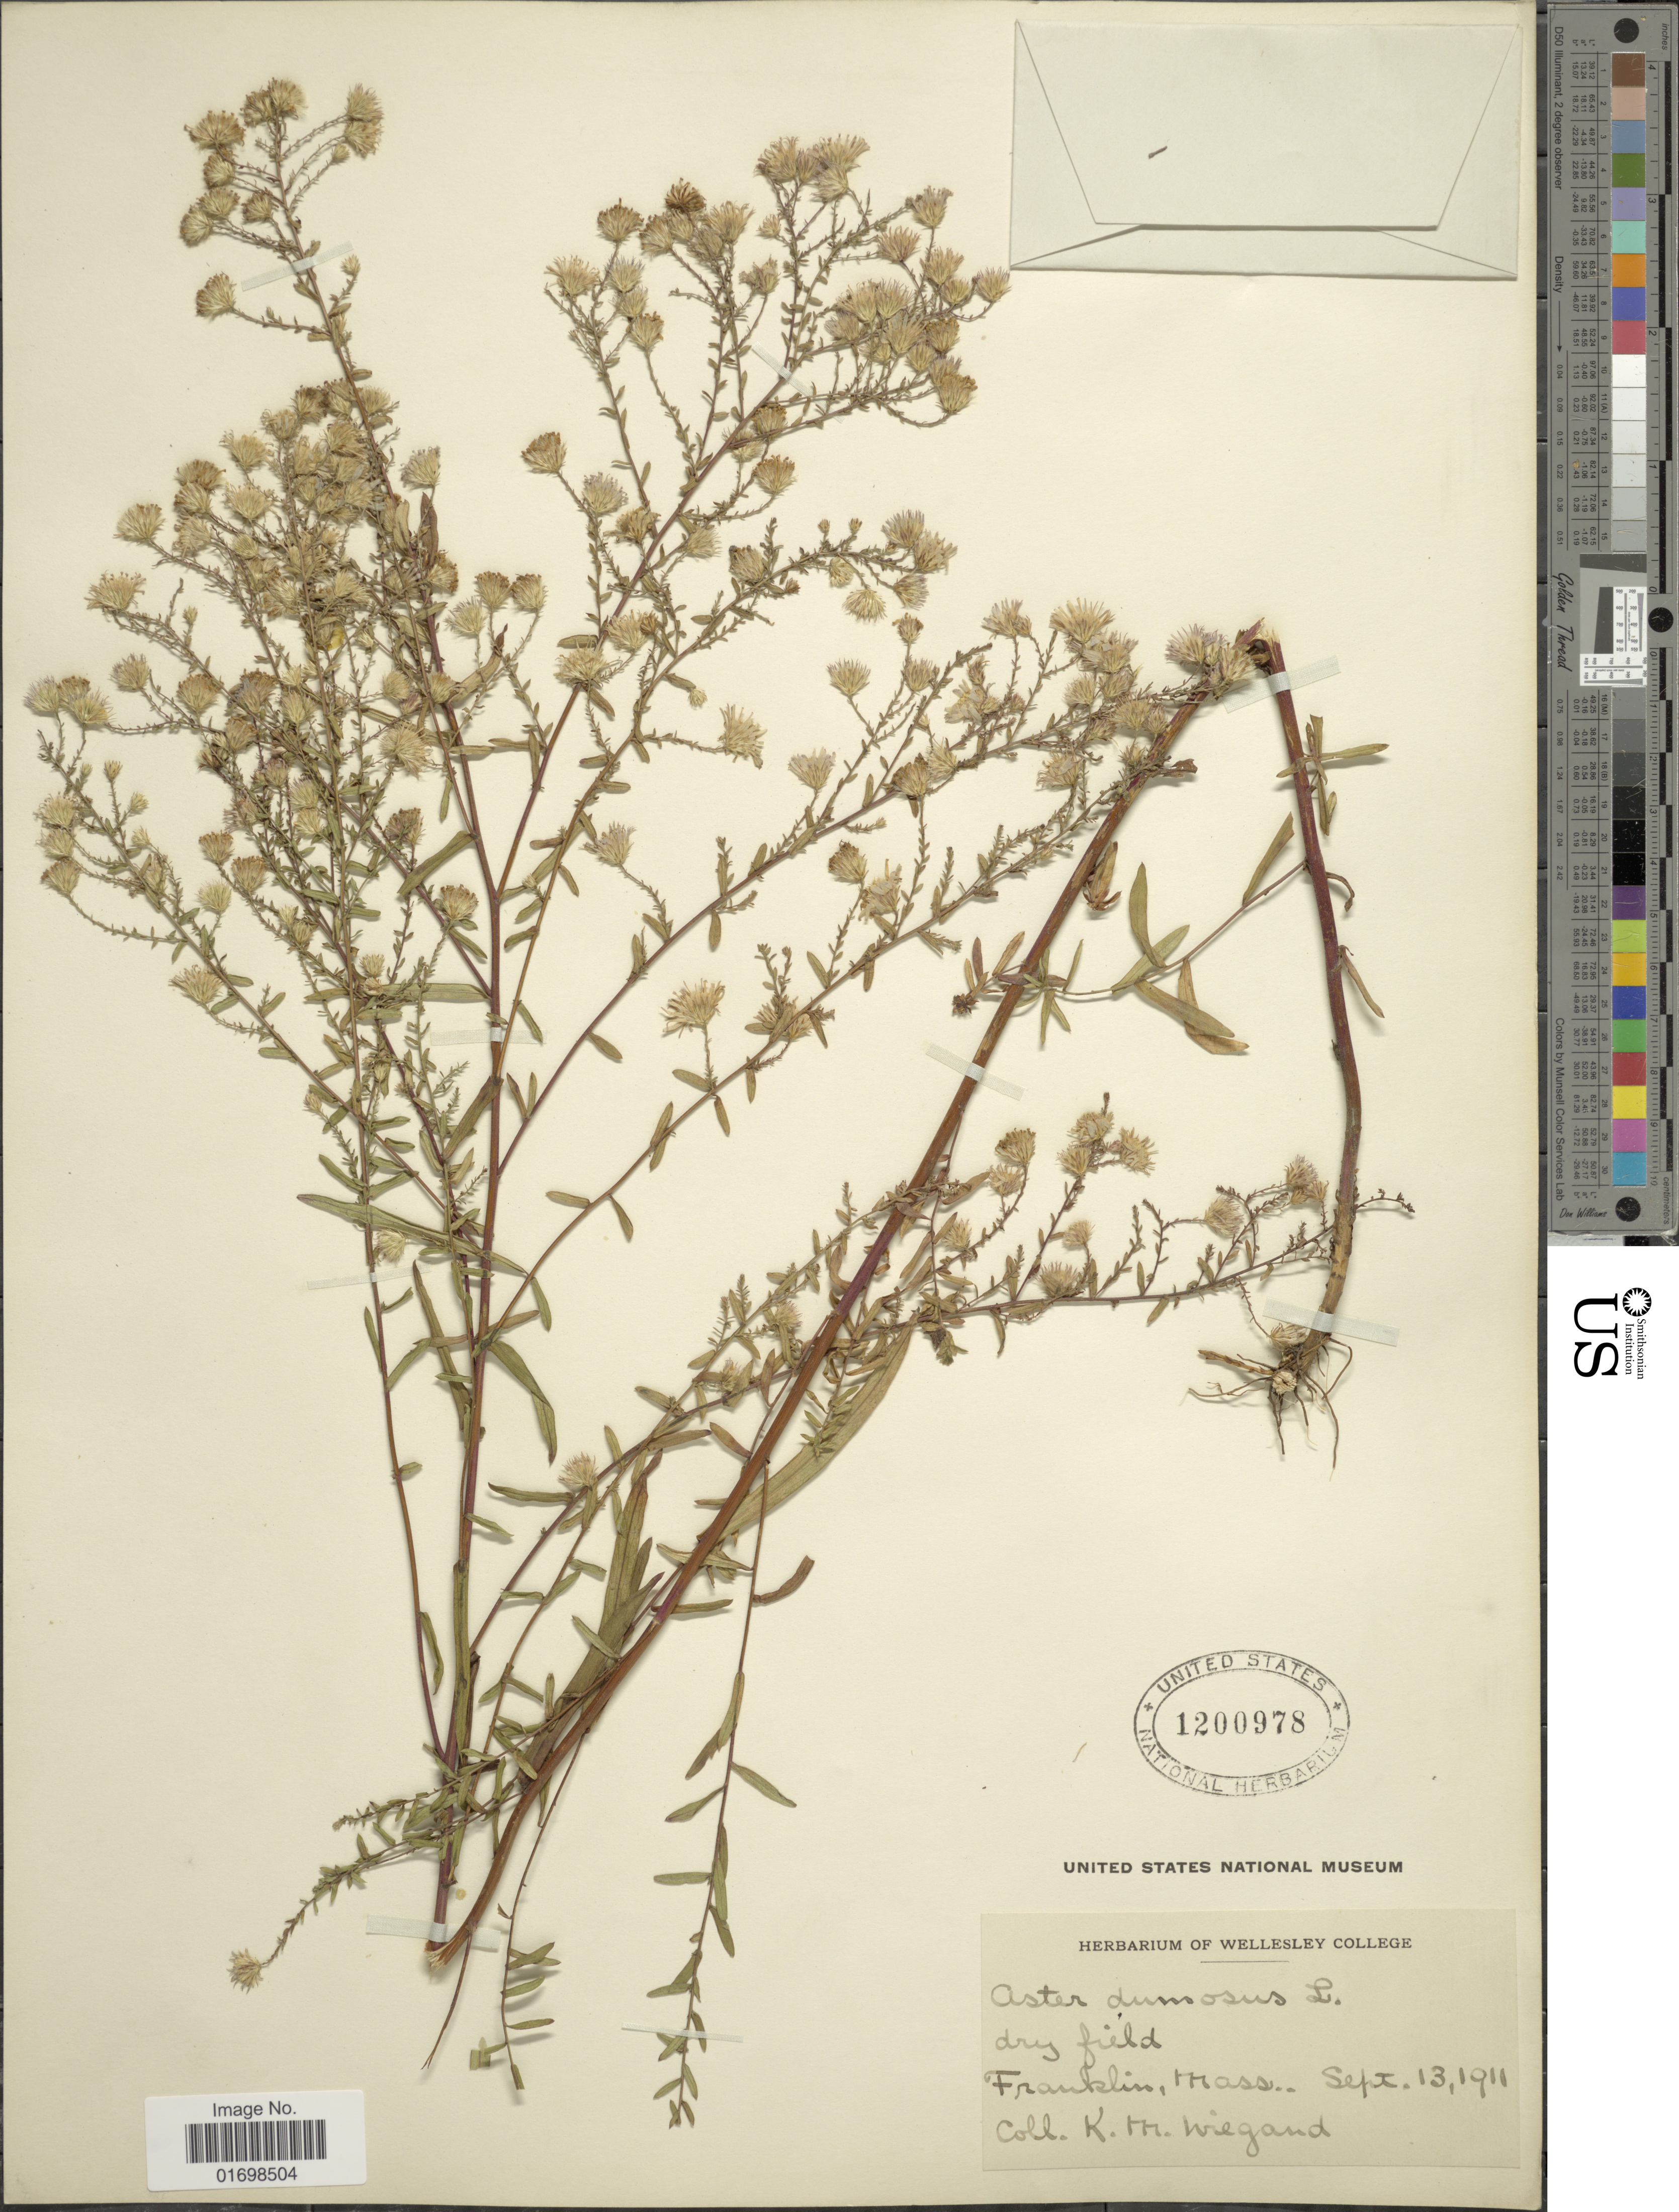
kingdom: Plantae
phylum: Tracheophyta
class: Magnoliopsida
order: Asterales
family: Asteraceae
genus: Symphyotrichum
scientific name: Symphyotrichum dumosum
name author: (L.) G.L. Nesom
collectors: K. M. Wiegand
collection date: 1911-09-13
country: United States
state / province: Massachusetts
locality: Franklin , Mass.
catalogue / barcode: US 1200978